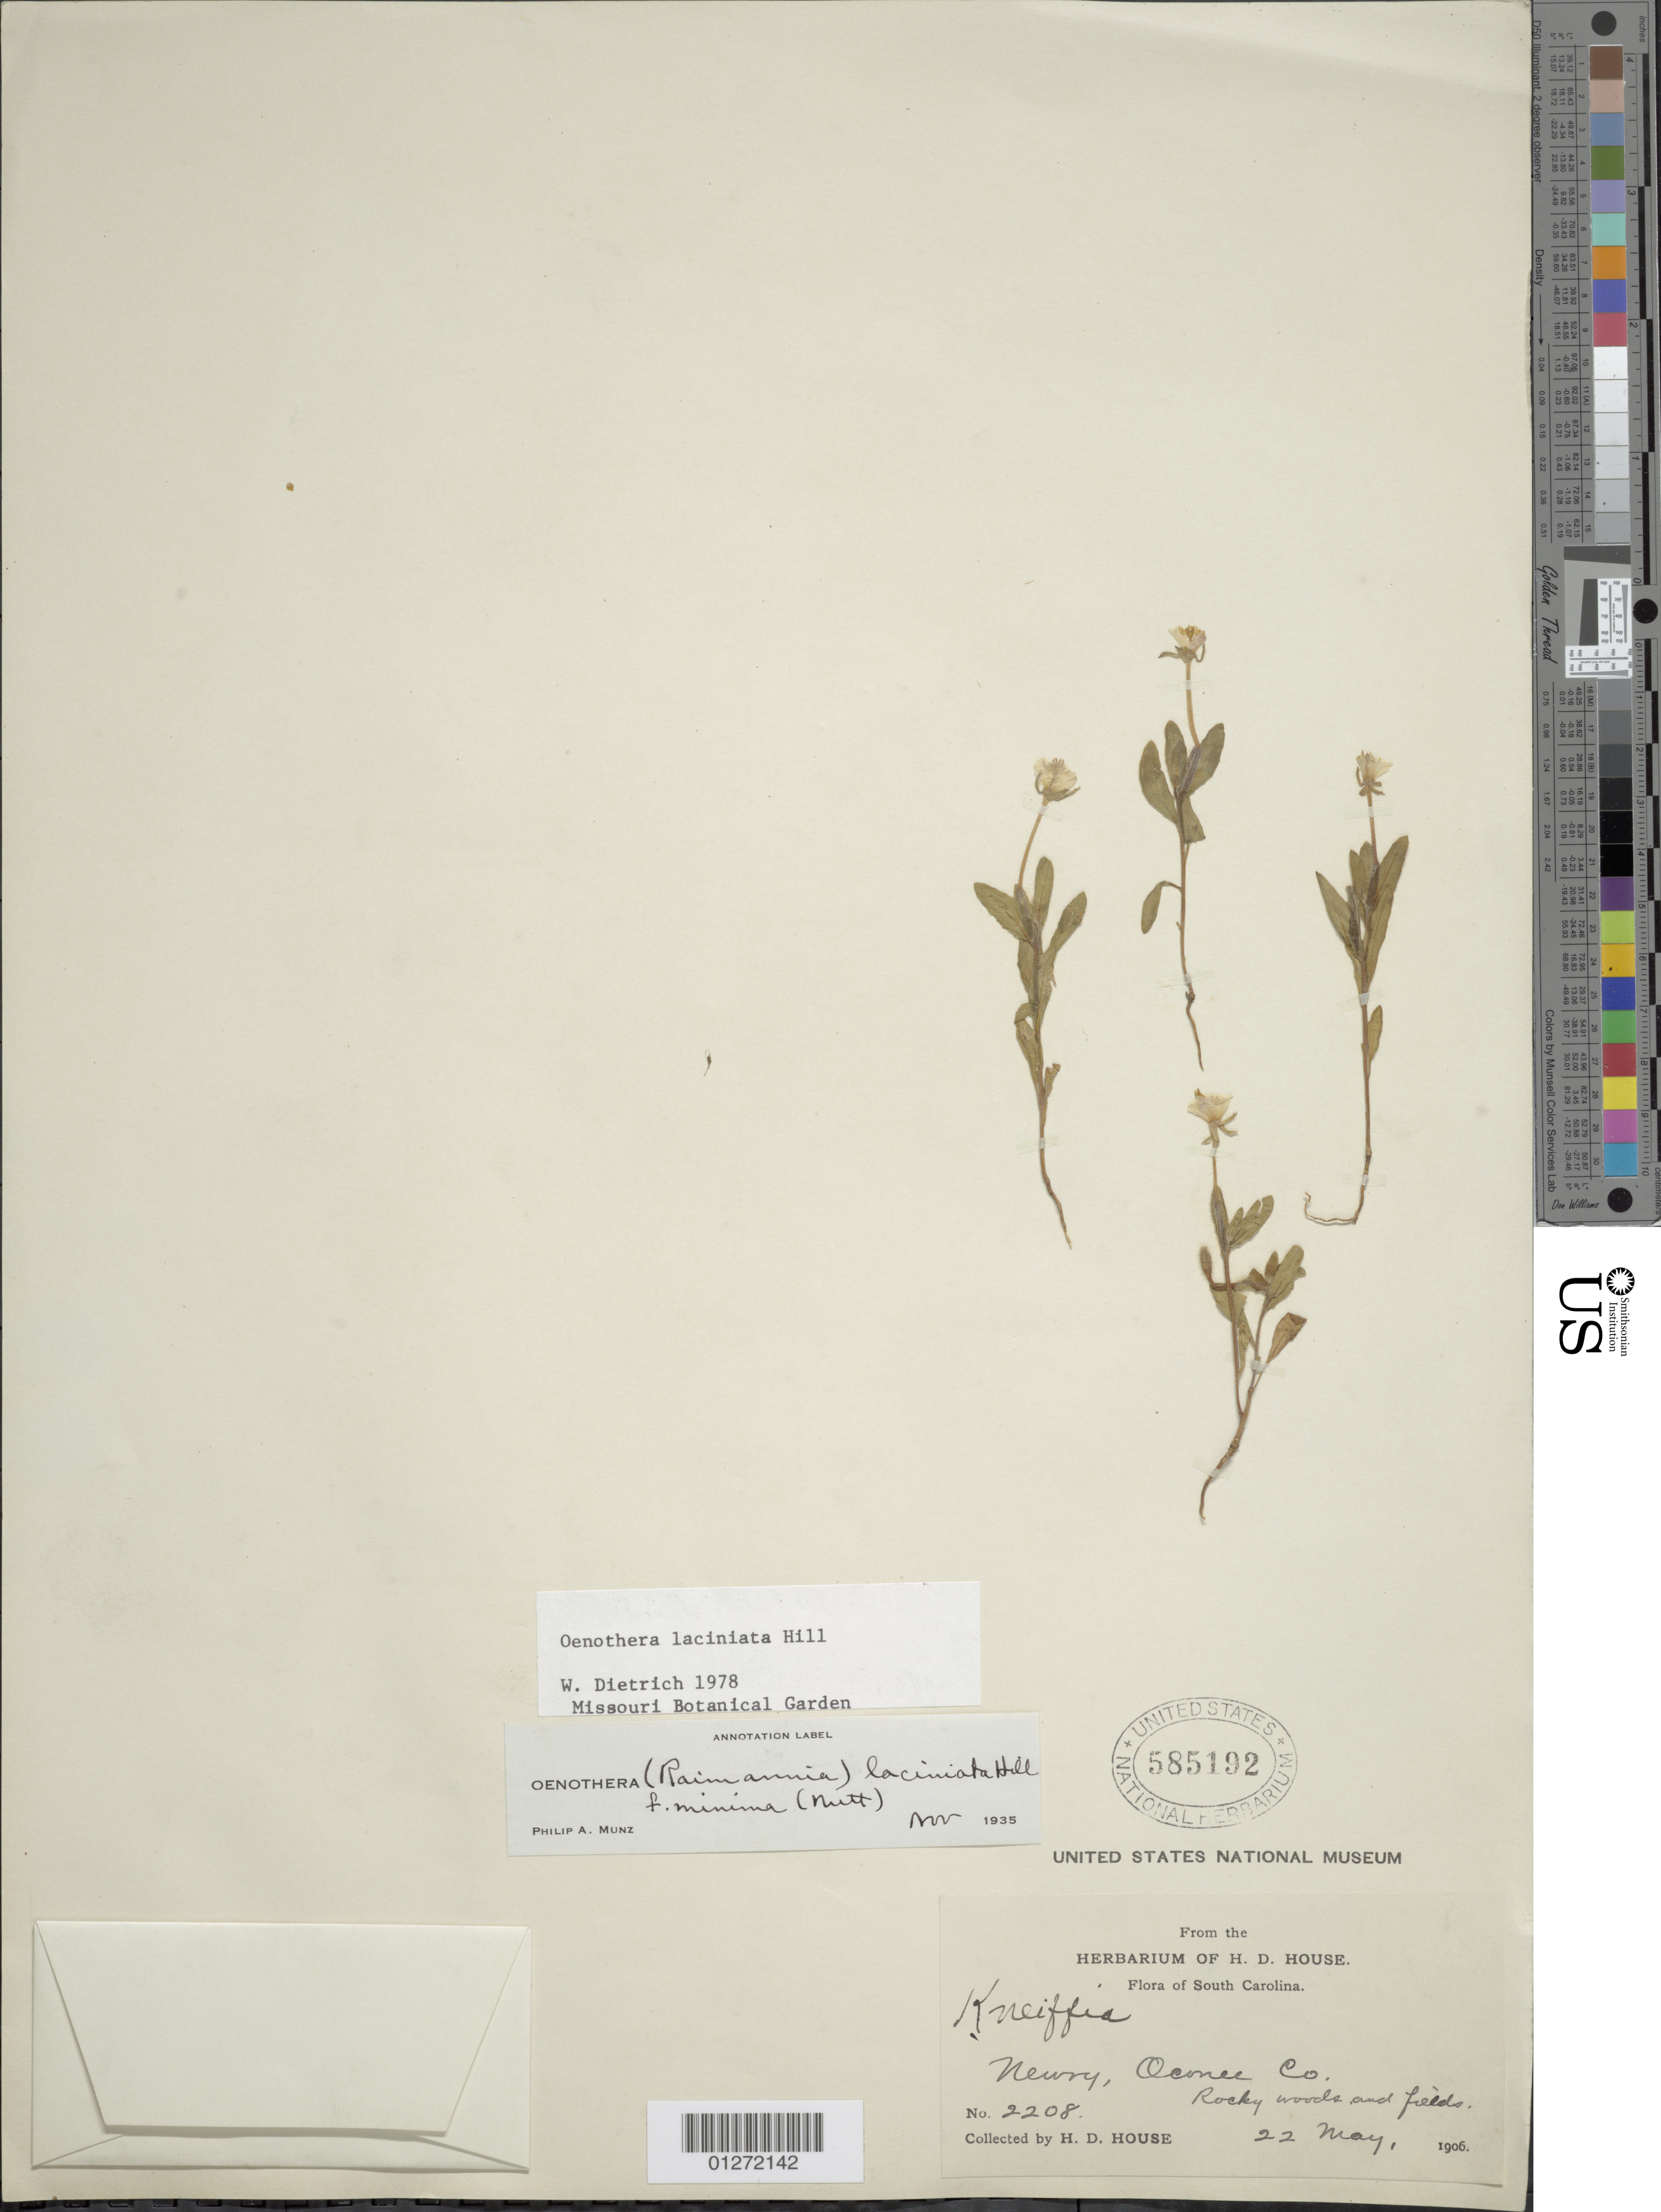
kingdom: Plantae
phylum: Tracheophyta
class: Magnoliopsida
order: Myrtales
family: Onagraceae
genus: Oenothera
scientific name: Oenothera laciniata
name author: Hill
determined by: Dietrich, W.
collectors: H. D. House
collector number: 2208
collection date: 1906-05-22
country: United States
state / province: South Carolina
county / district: Oconee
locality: Newry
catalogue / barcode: US 585192